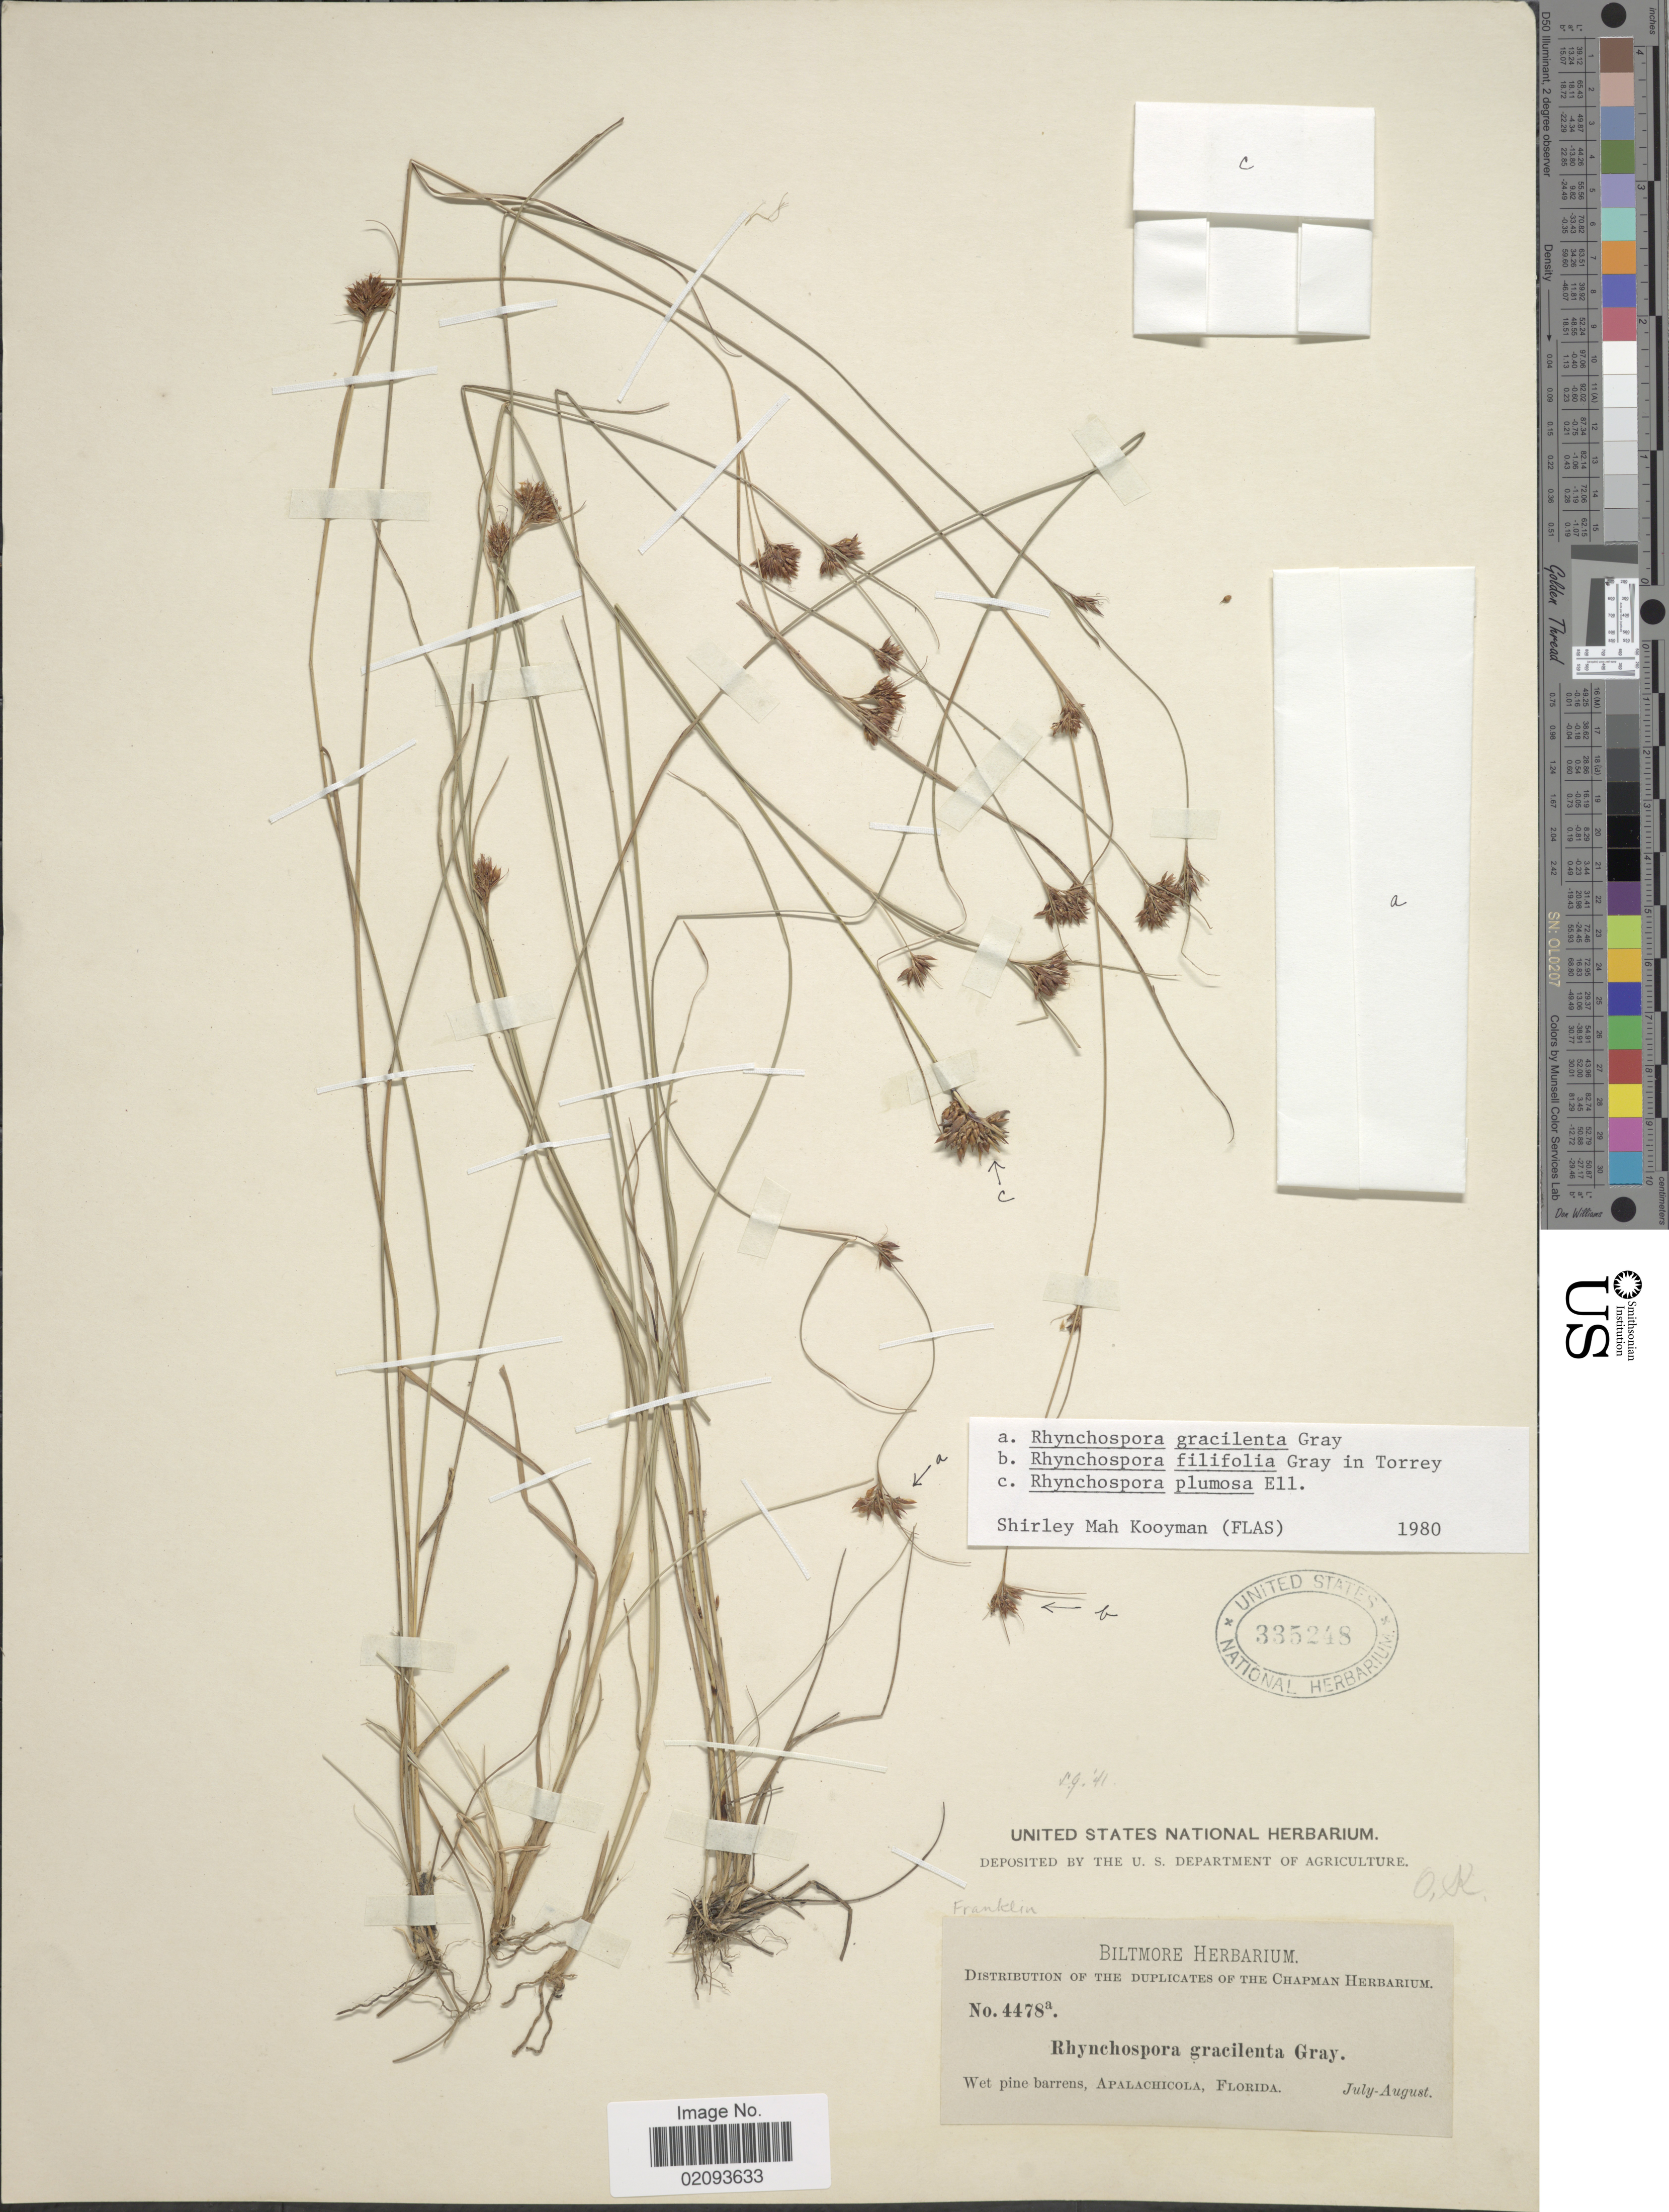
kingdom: Plantae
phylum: Tracheophyta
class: Liliopsida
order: Poales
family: Cyperaceae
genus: Rhynchospora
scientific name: Rhynchospora gracilenta A. Gray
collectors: ex herb. Biltmore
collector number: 4478a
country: United States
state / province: Florida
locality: Wet pine barrens, Apalachicola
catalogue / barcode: US 335248